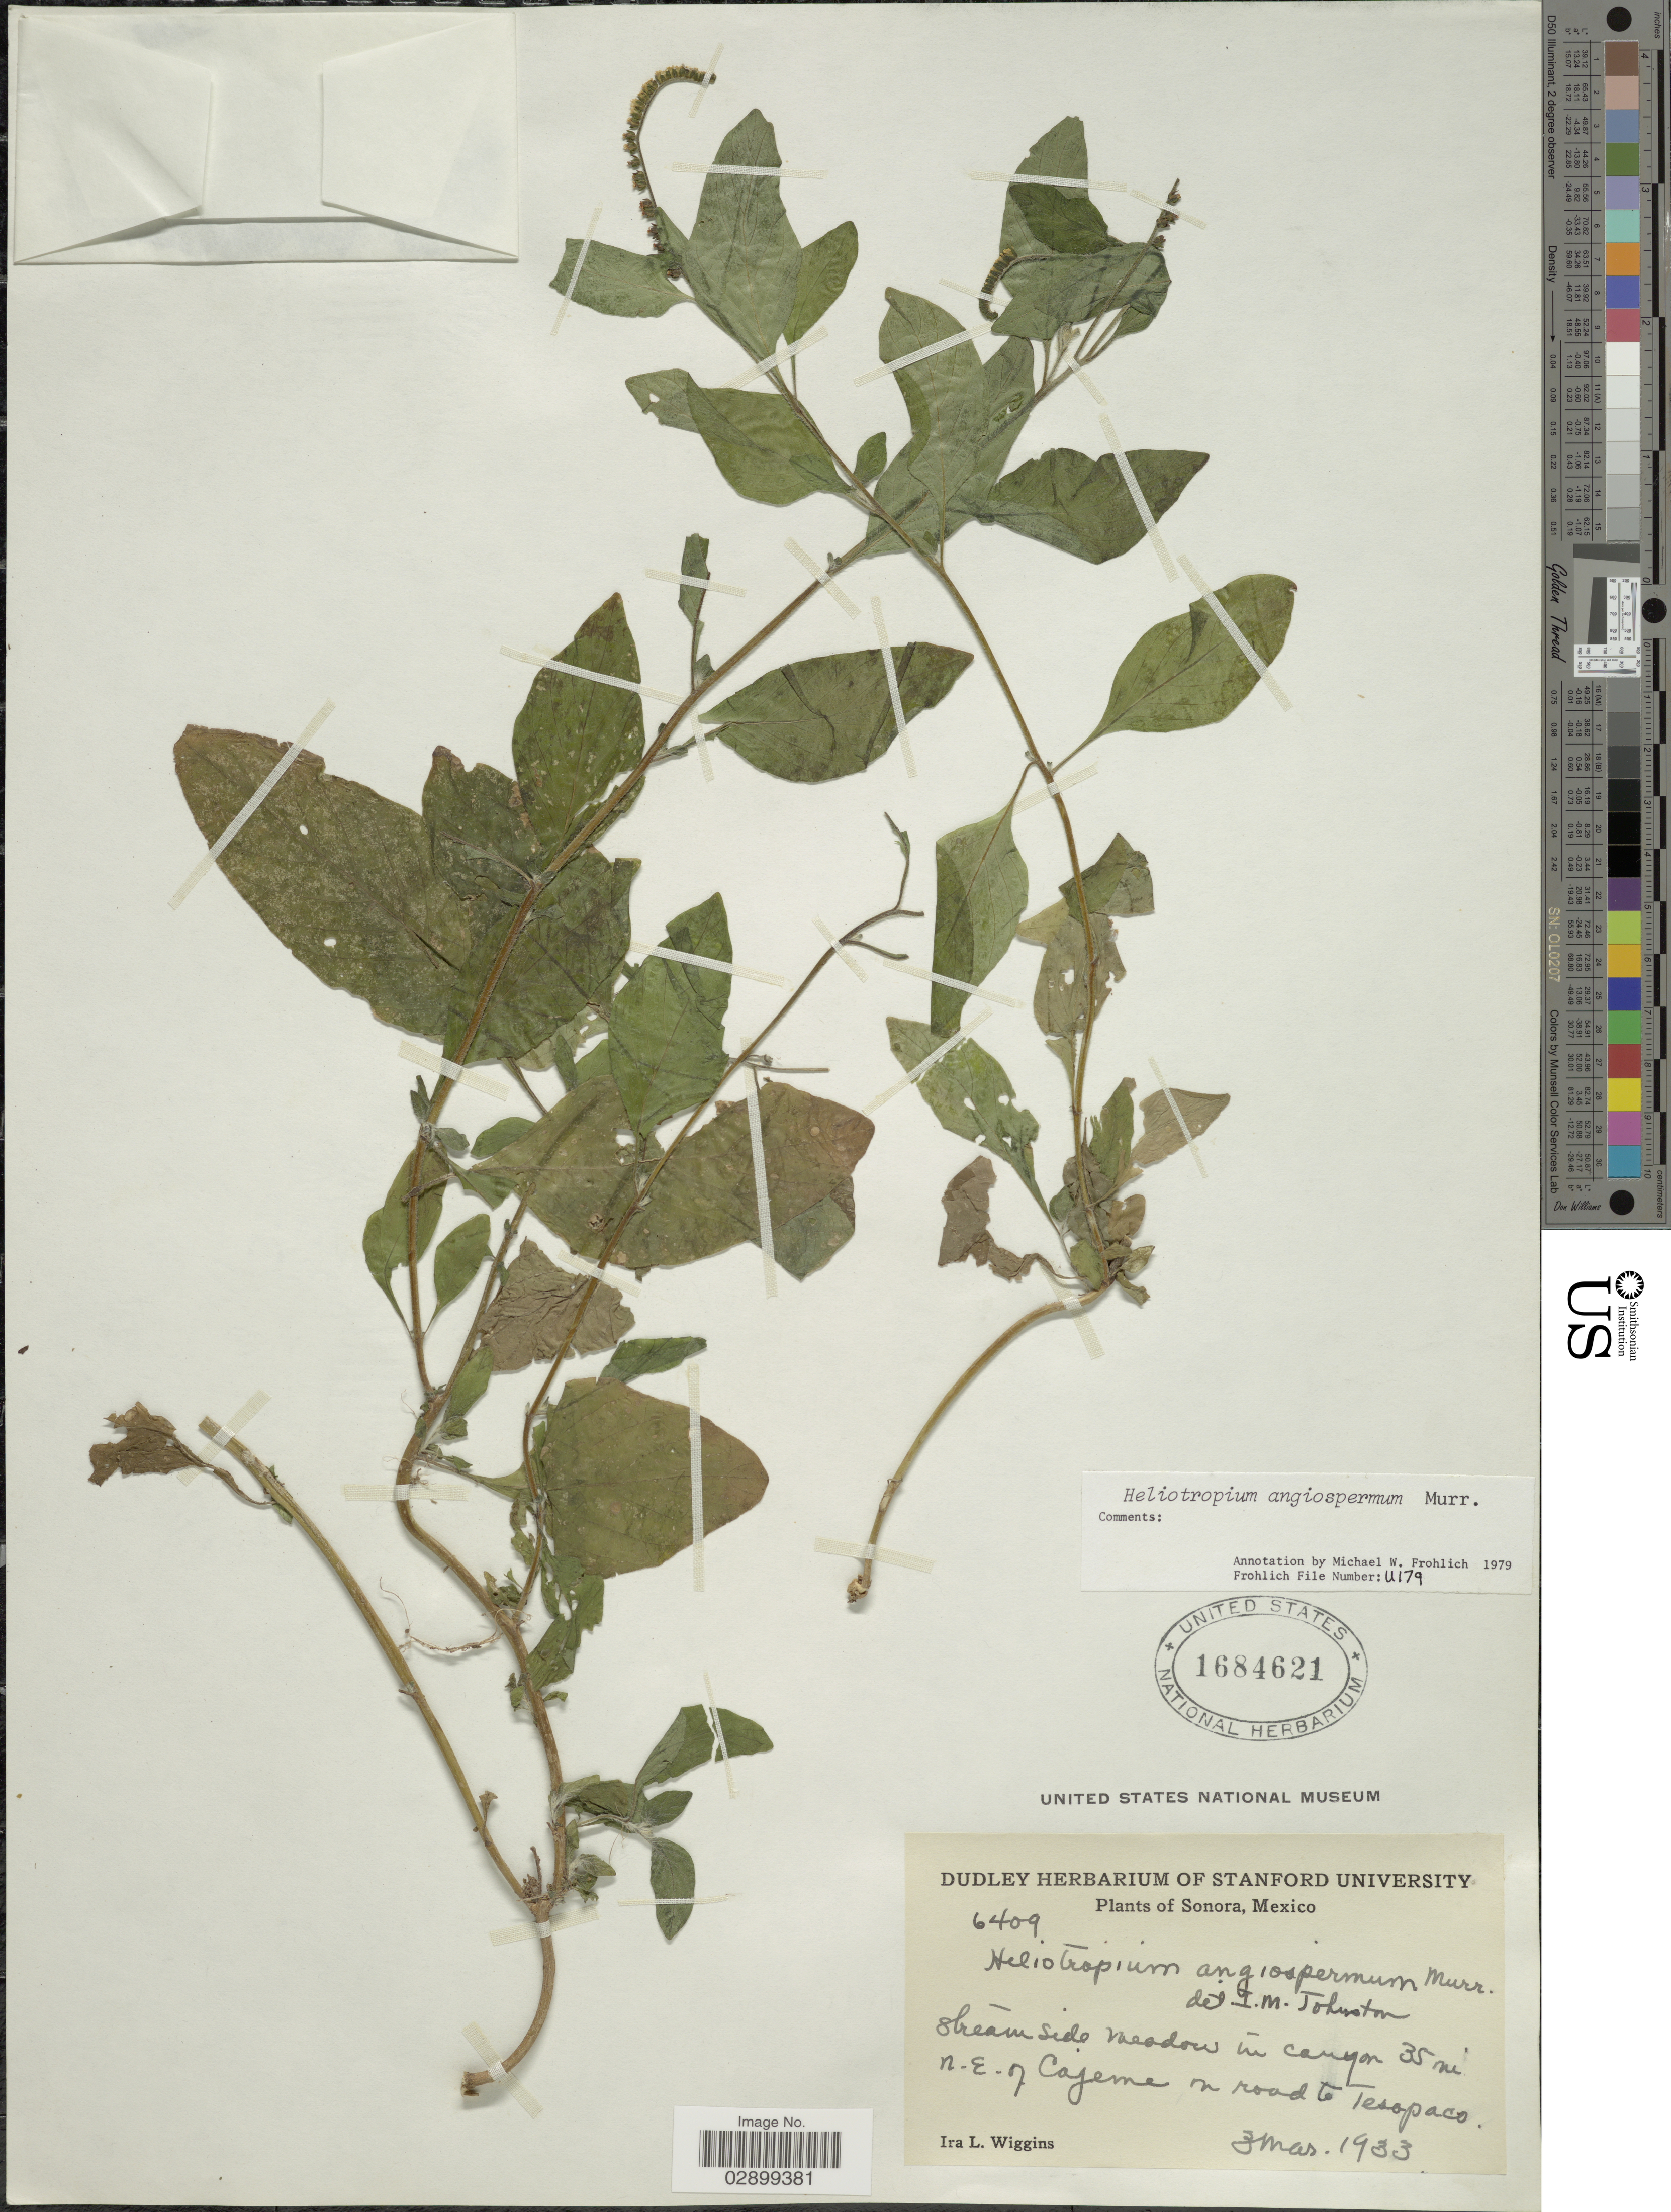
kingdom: Plantae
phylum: Tracheophyta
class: Magnoliopsida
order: Boraginales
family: Heliotropiaceae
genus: Heliotropium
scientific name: Heliotropium angiospermum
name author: Murray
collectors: I. L. Wiggins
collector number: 6409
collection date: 1933-03-03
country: Mexico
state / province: Sonora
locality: Stream side meadow in canyon 35 mi N.E. of Cajeme on road to Tesopaco.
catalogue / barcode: US 1684621